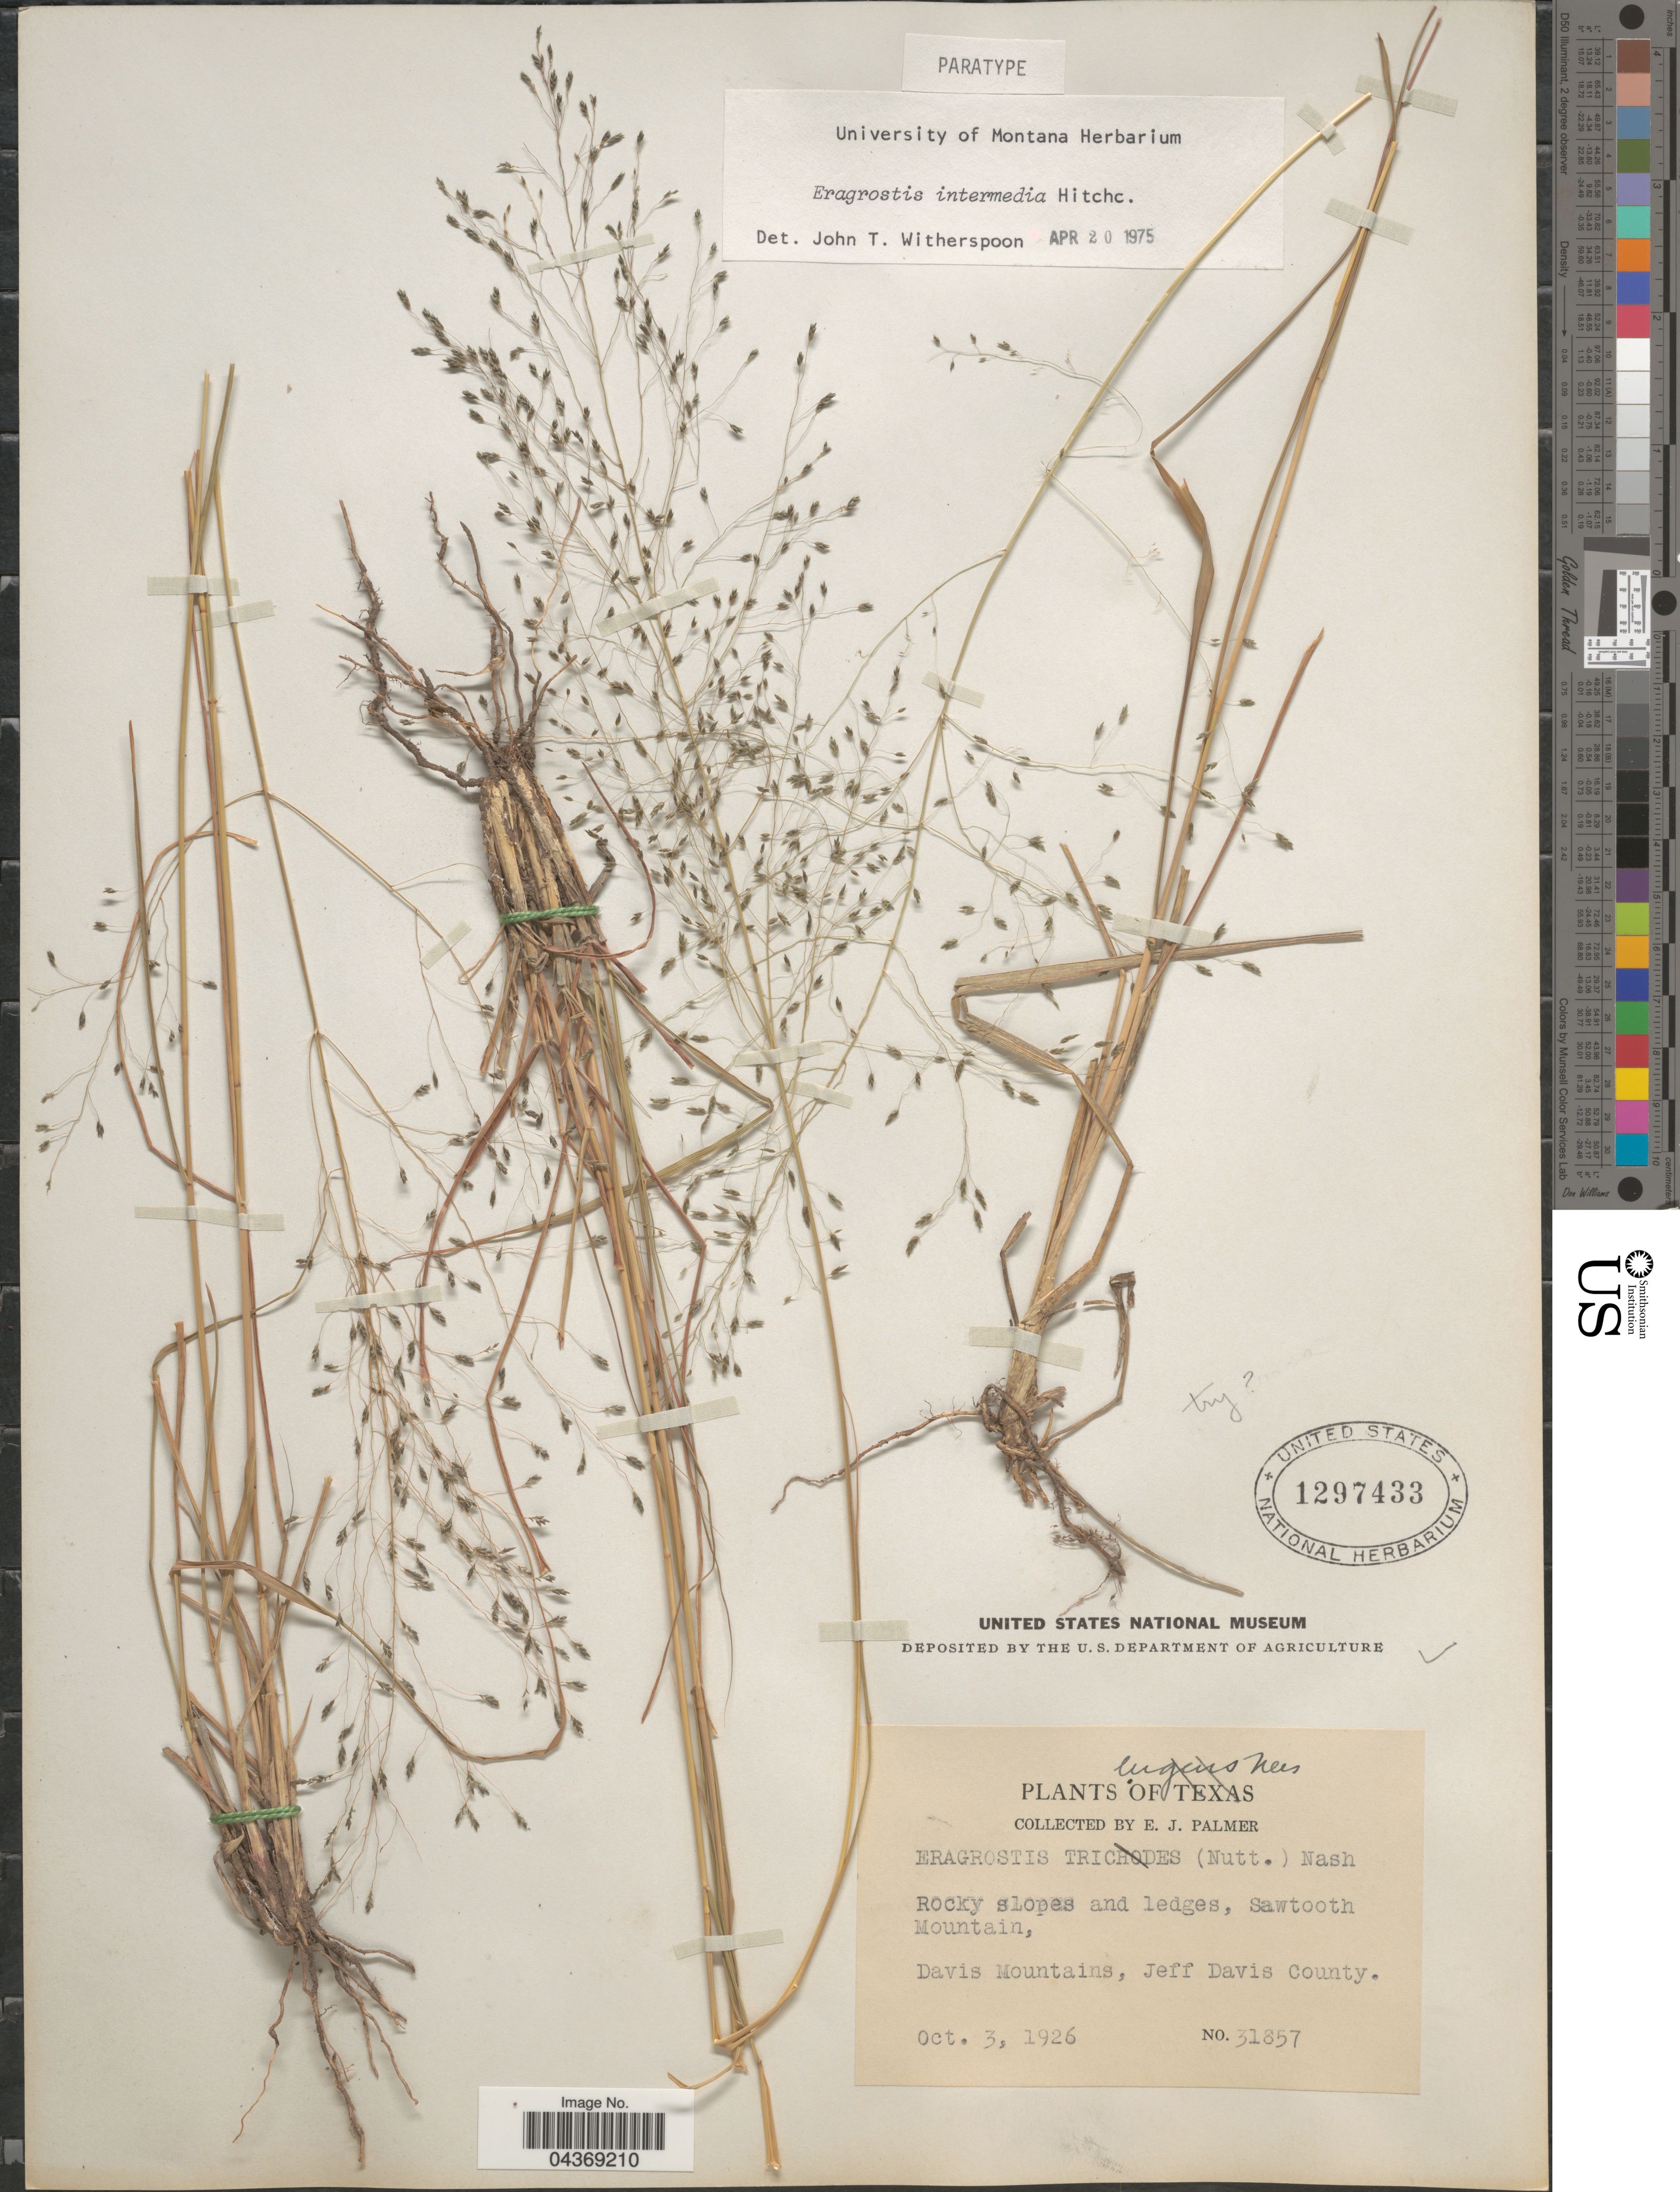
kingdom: Plantae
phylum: Tracheophyta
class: Liliopsida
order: Poales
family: Poaceae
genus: Eragrostis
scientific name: Eragrostis intermedia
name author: Hitchc.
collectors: E. J. Palmer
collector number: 31857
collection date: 1926-10-03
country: United States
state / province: Texas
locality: Rocky slopes and ledges, Sawtooth Mountain, Davis Mountains, Jeff Davis County.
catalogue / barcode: US 1297433